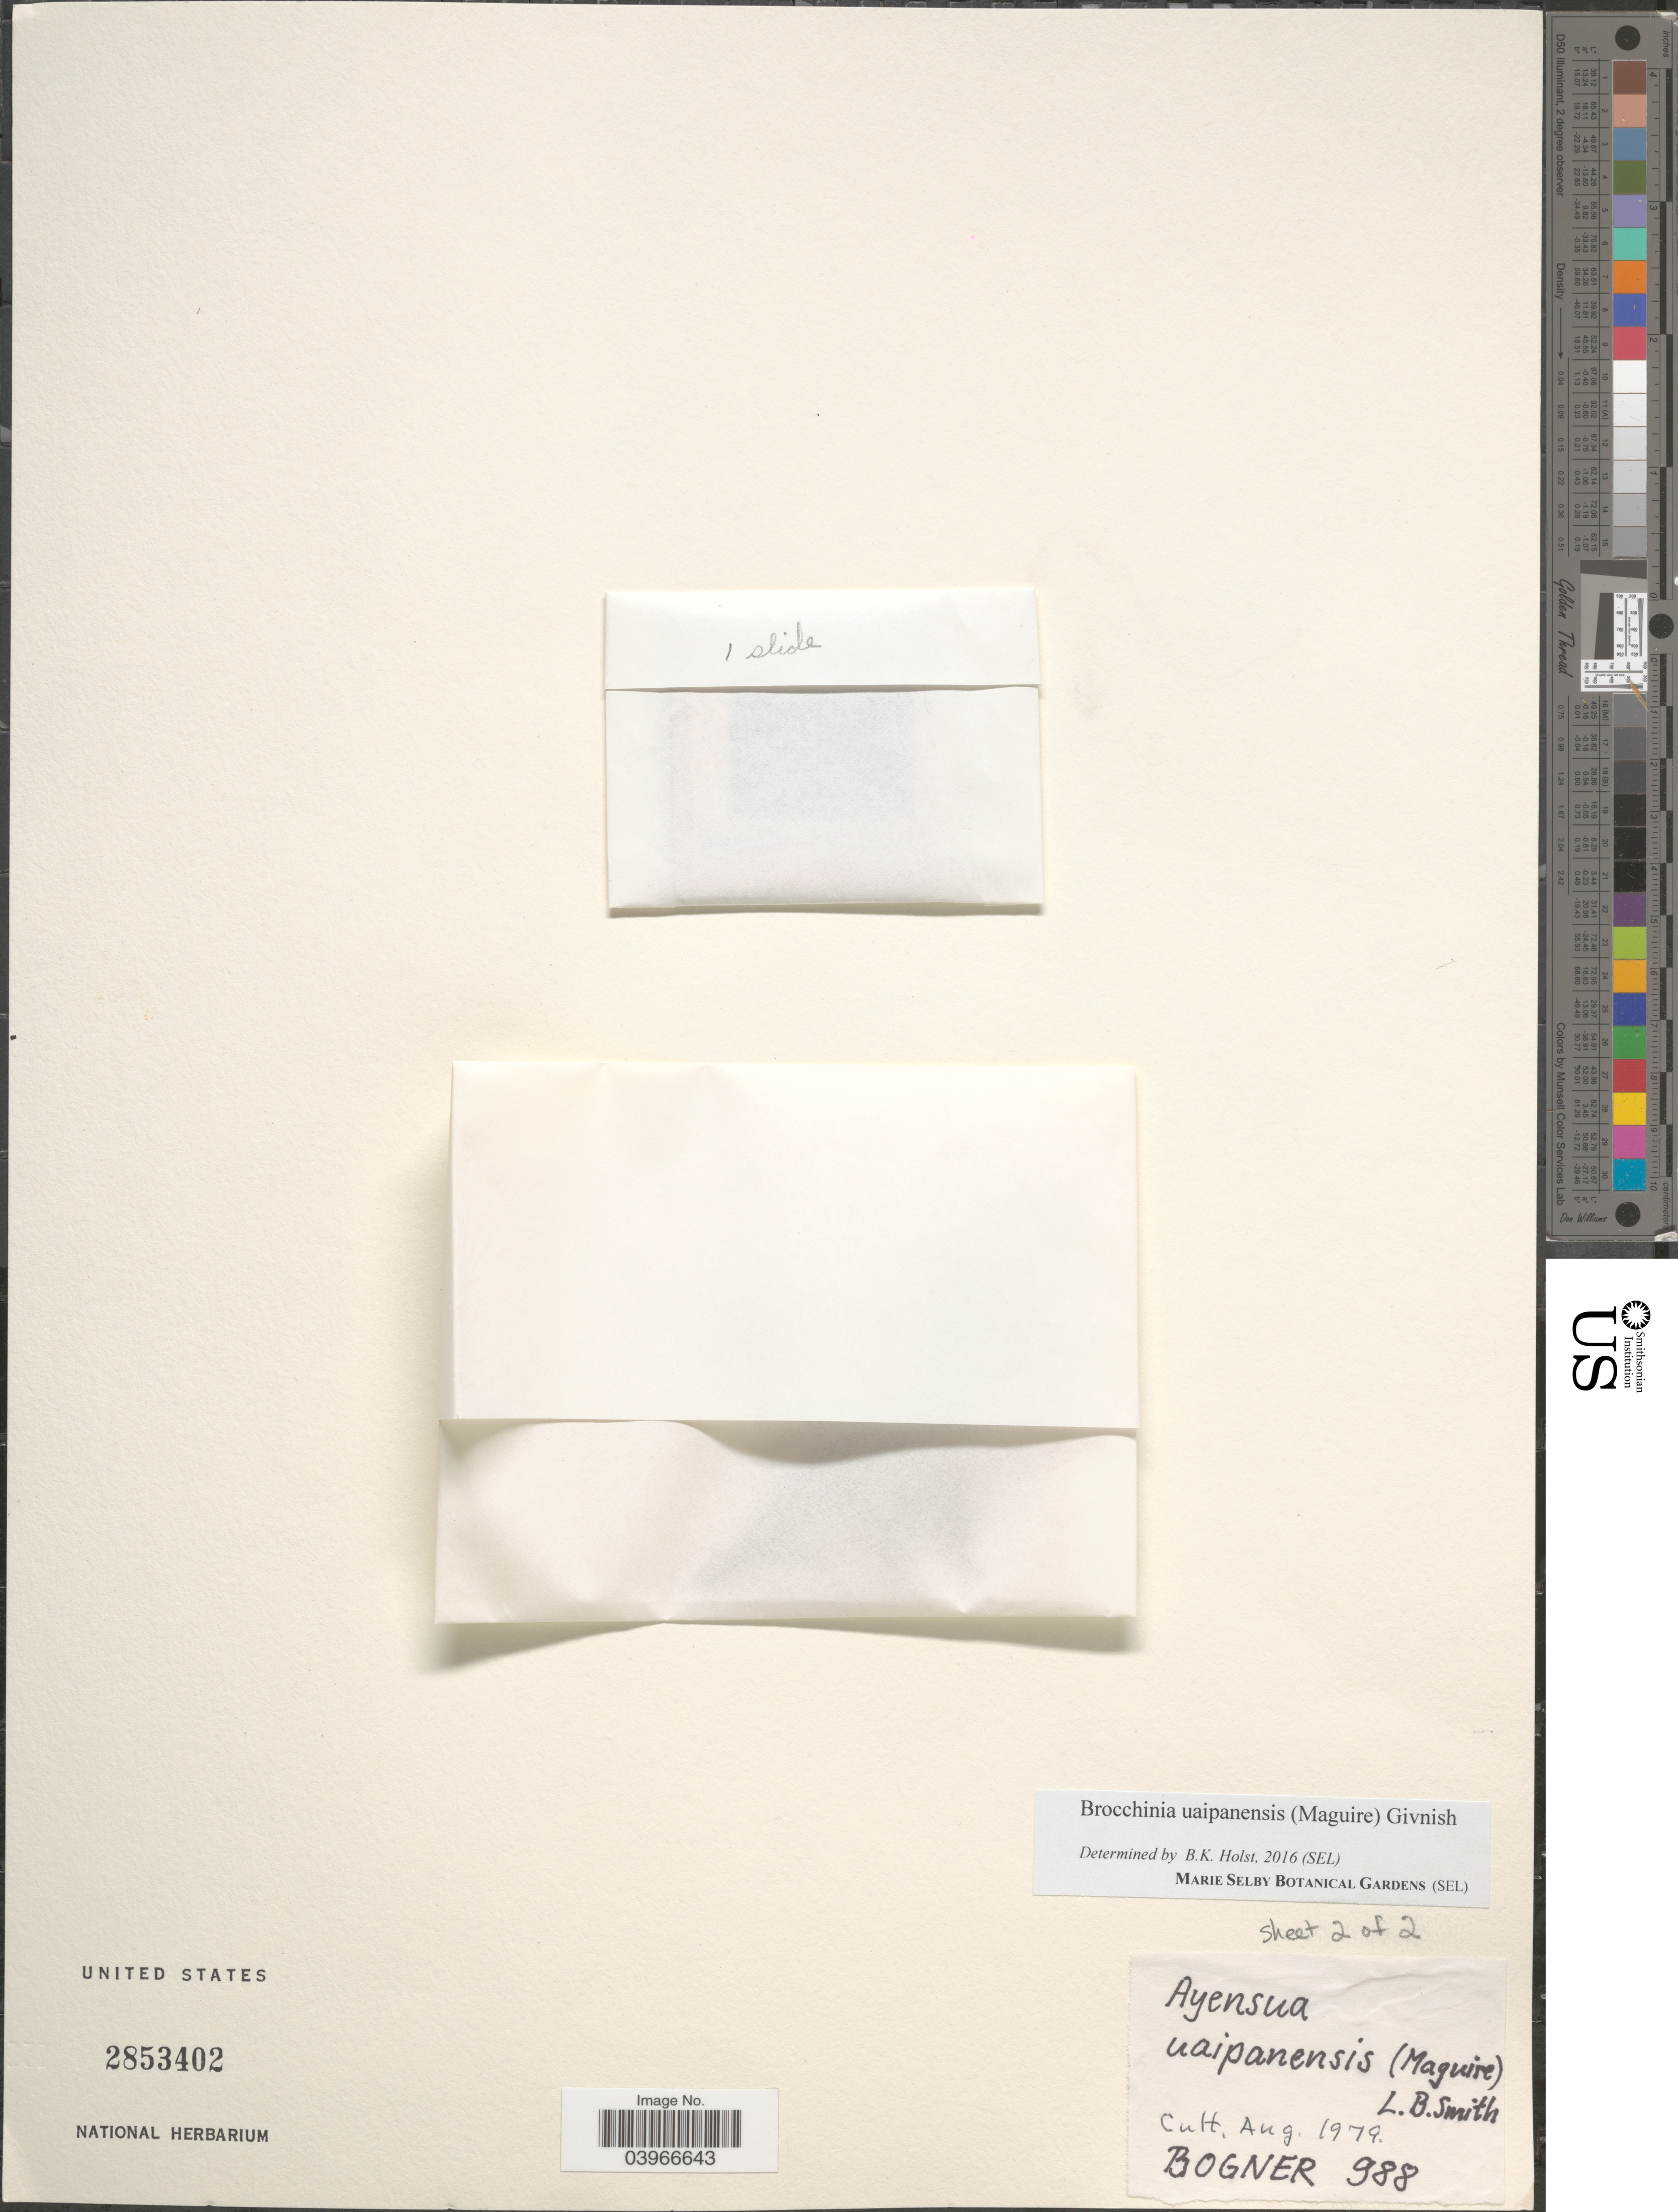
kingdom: Plantae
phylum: Tracheophyta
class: Liliopsida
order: Poales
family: Bromeliaceae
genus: Brocchinia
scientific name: Brocchinia uaipanensis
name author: (Maguire) Givnish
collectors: Bogner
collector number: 988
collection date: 1979-08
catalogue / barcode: US 2853402